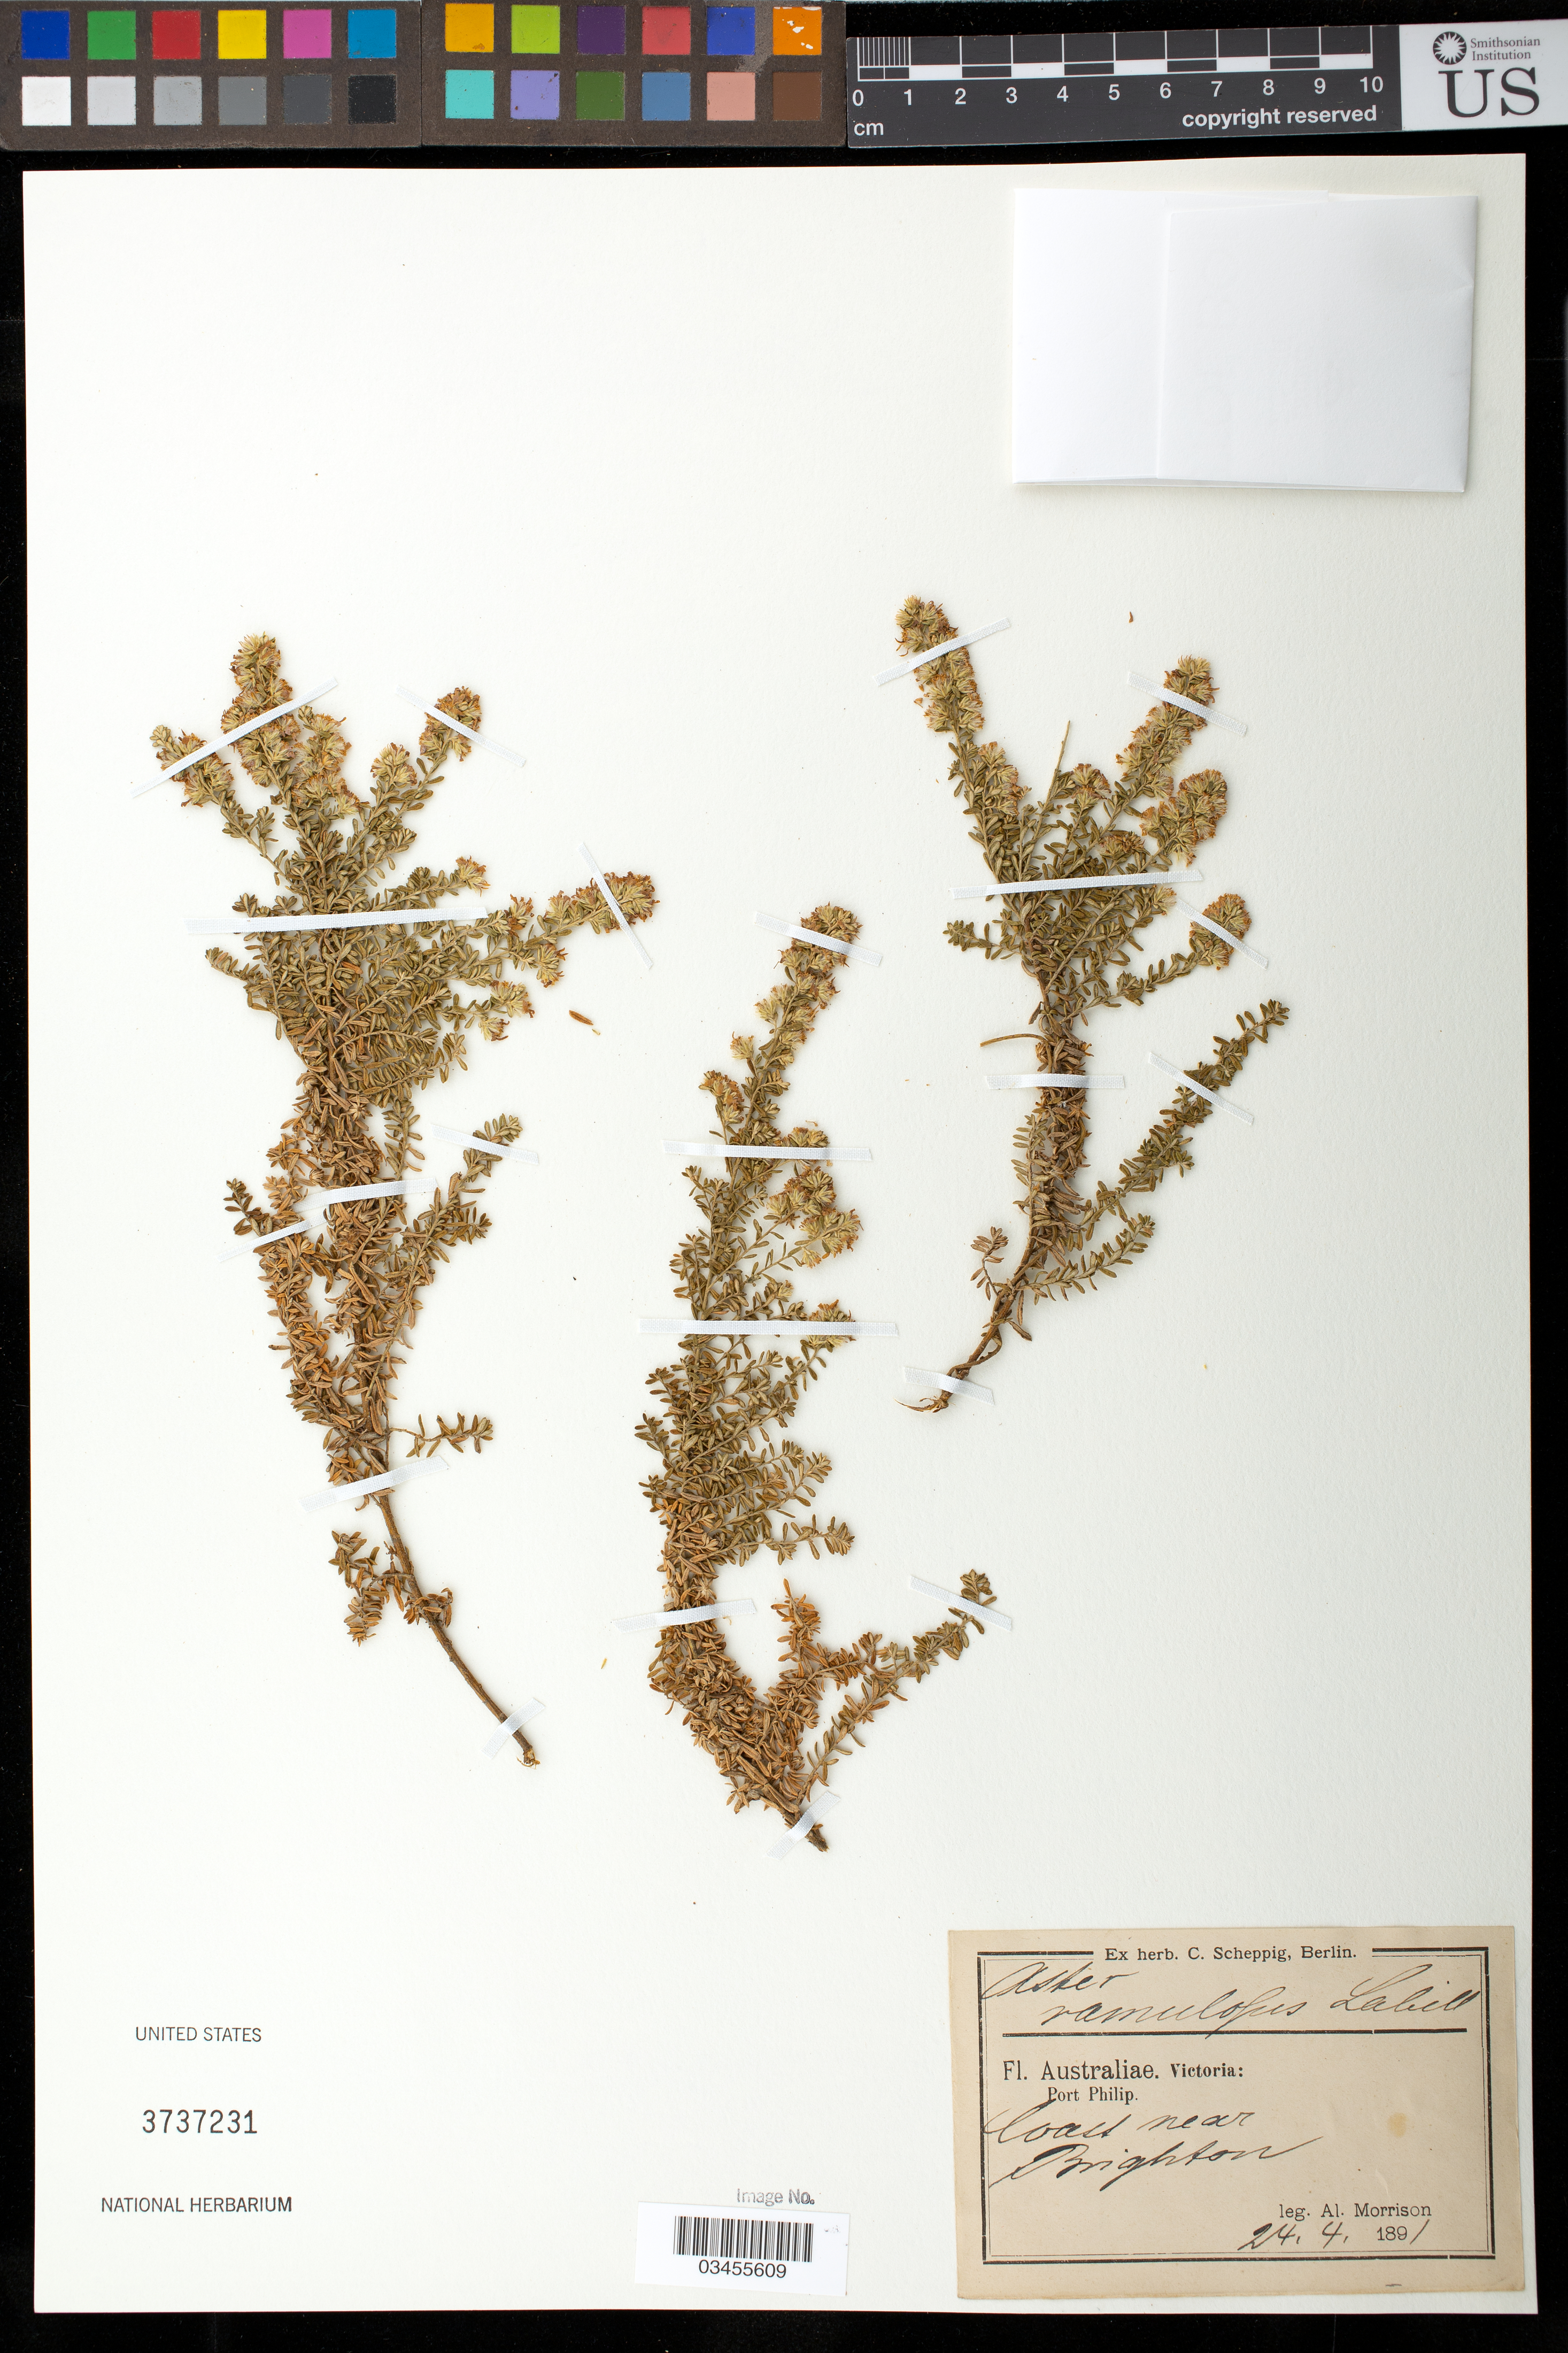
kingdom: Plantae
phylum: Tracheophyta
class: Magnoliopsida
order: Asterales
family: Asteraceae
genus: Aster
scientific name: Aster ramulosus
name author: Labill.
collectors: A. Morrison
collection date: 1891-04-24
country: Australia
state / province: Victoria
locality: Port Philip. Coast near Brighton.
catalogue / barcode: US 3737231